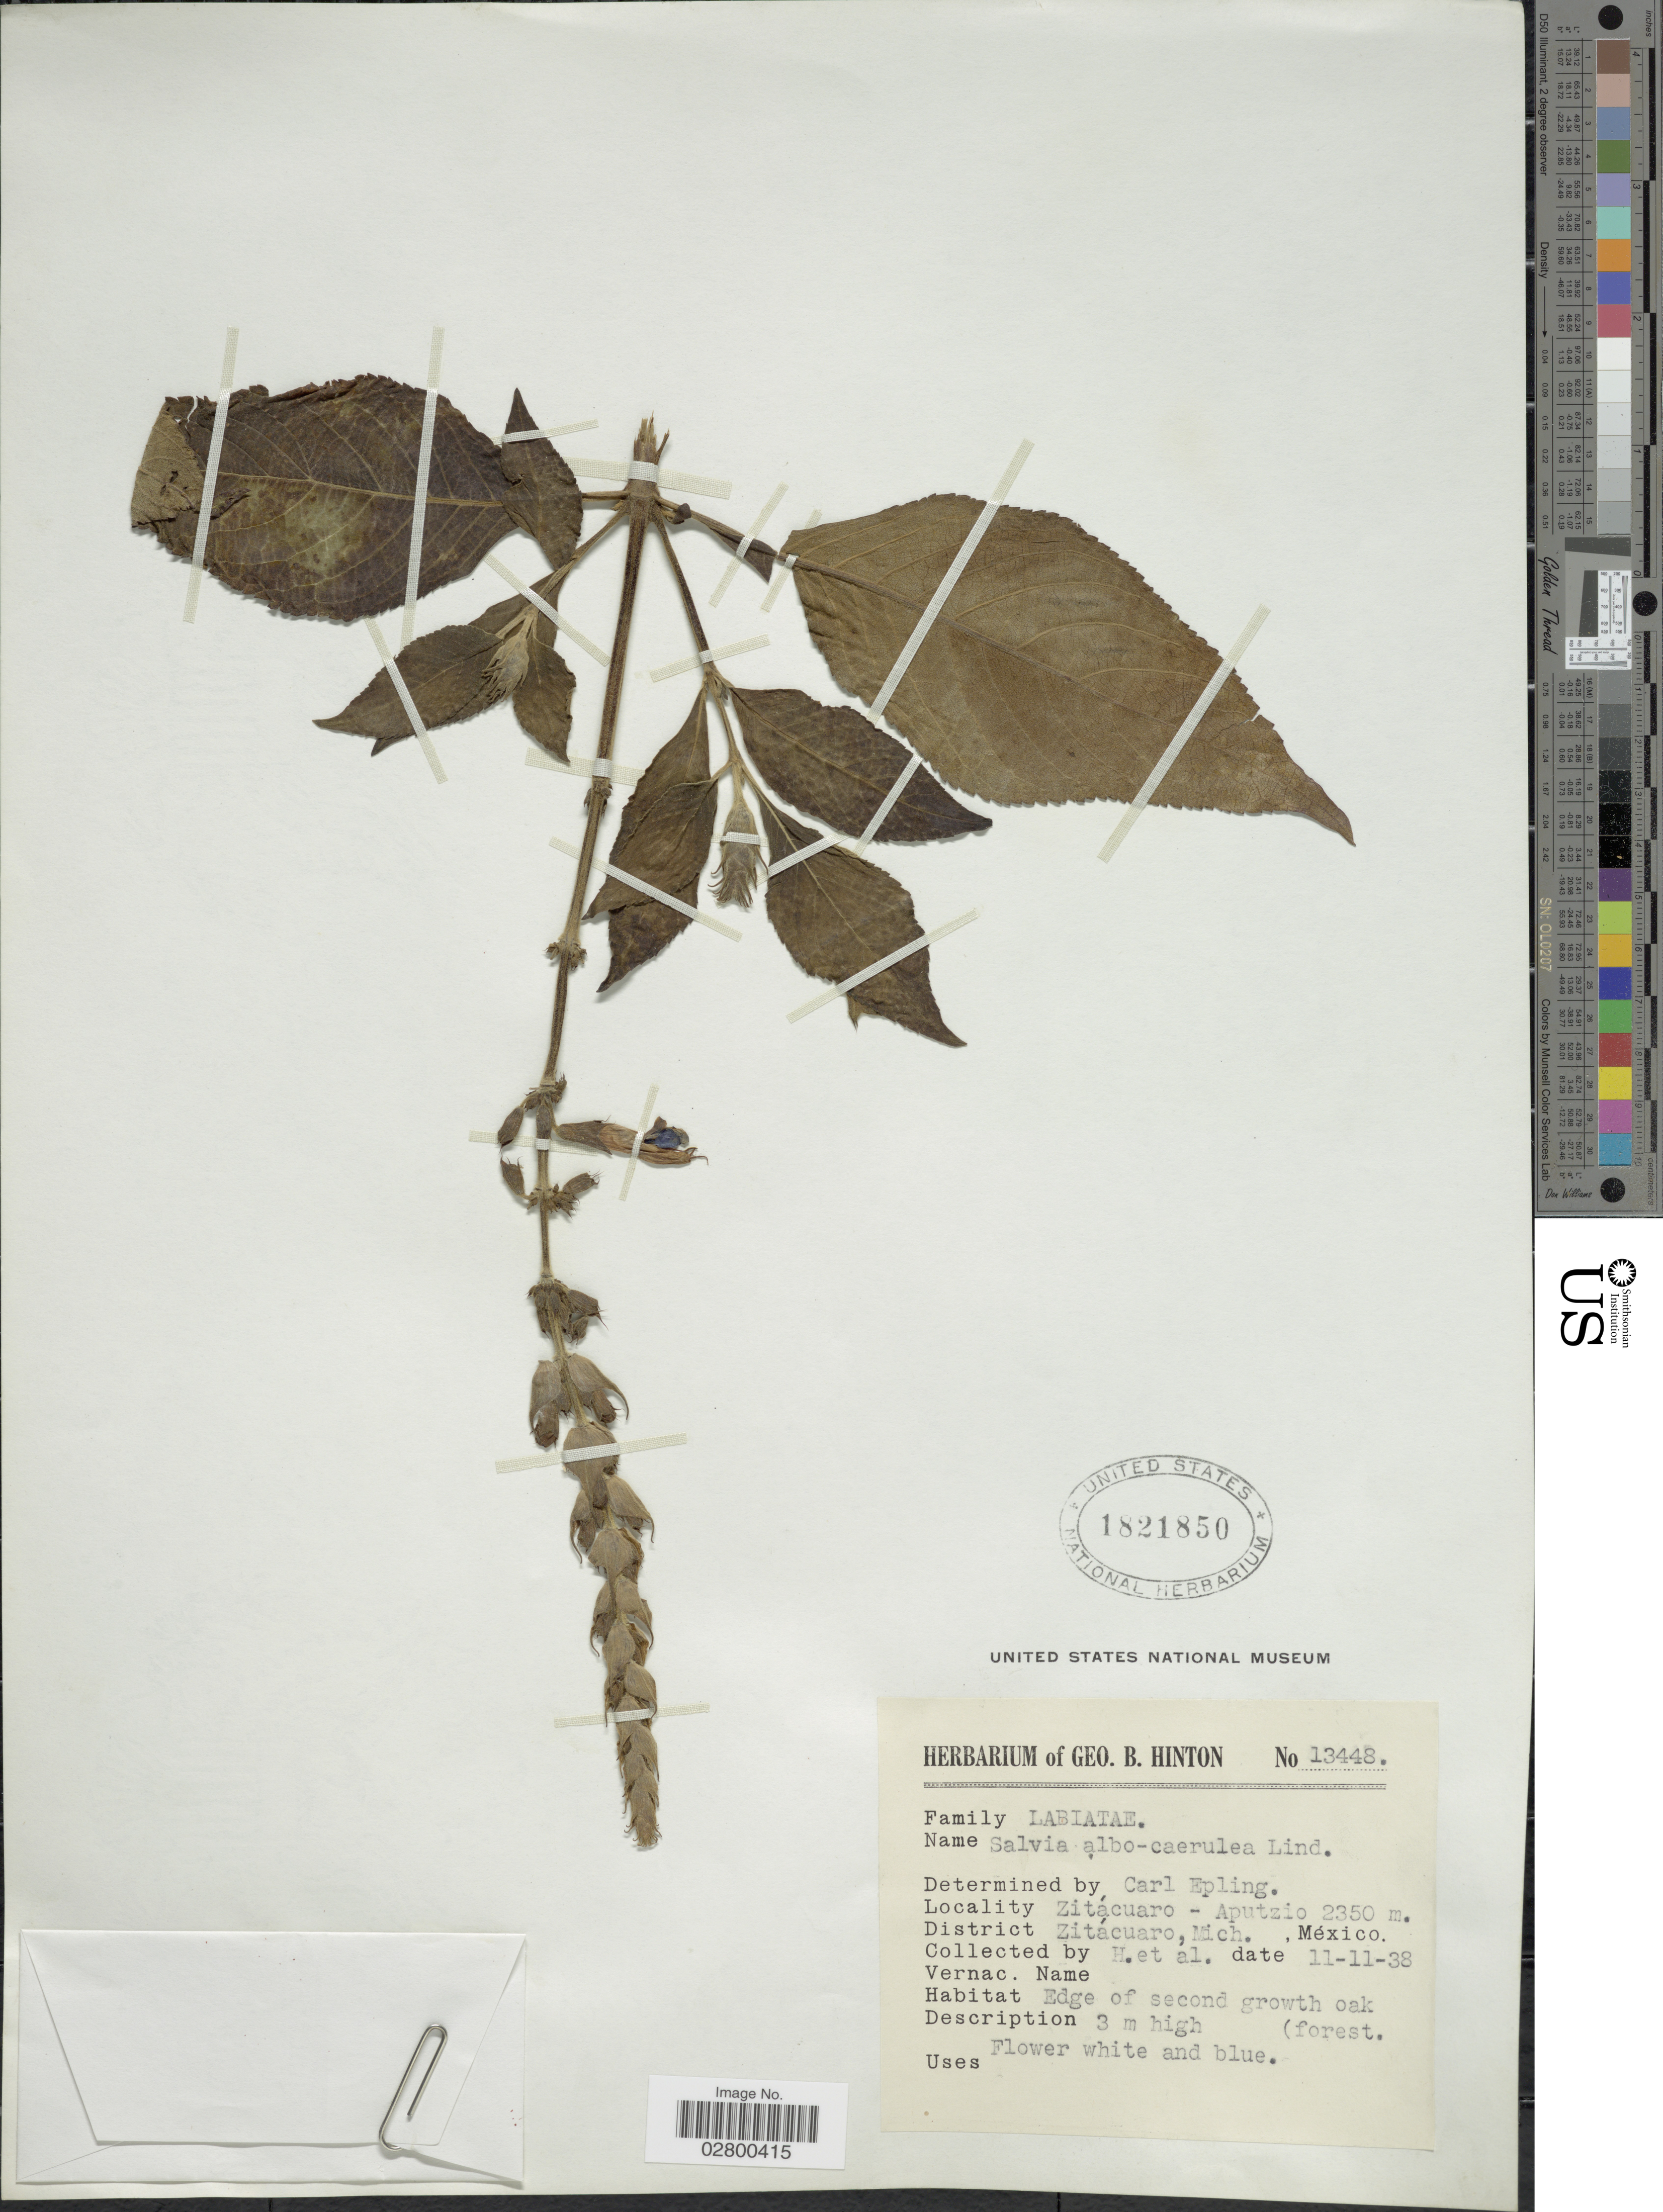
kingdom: Plantae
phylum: Tracheophyta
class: Magnoliopsida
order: Lamiales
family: Lamiaceae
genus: Salvia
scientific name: Salvia albocaerulea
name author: Linden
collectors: G. B. Hinton & et al.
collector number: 13448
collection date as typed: Transcribed d/m/y: 11/11/38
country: Mexico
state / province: Michoacán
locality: Zitácuaro - Aputzio, District Zitácuaro, Mich.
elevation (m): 2350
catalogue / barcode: US 1821850